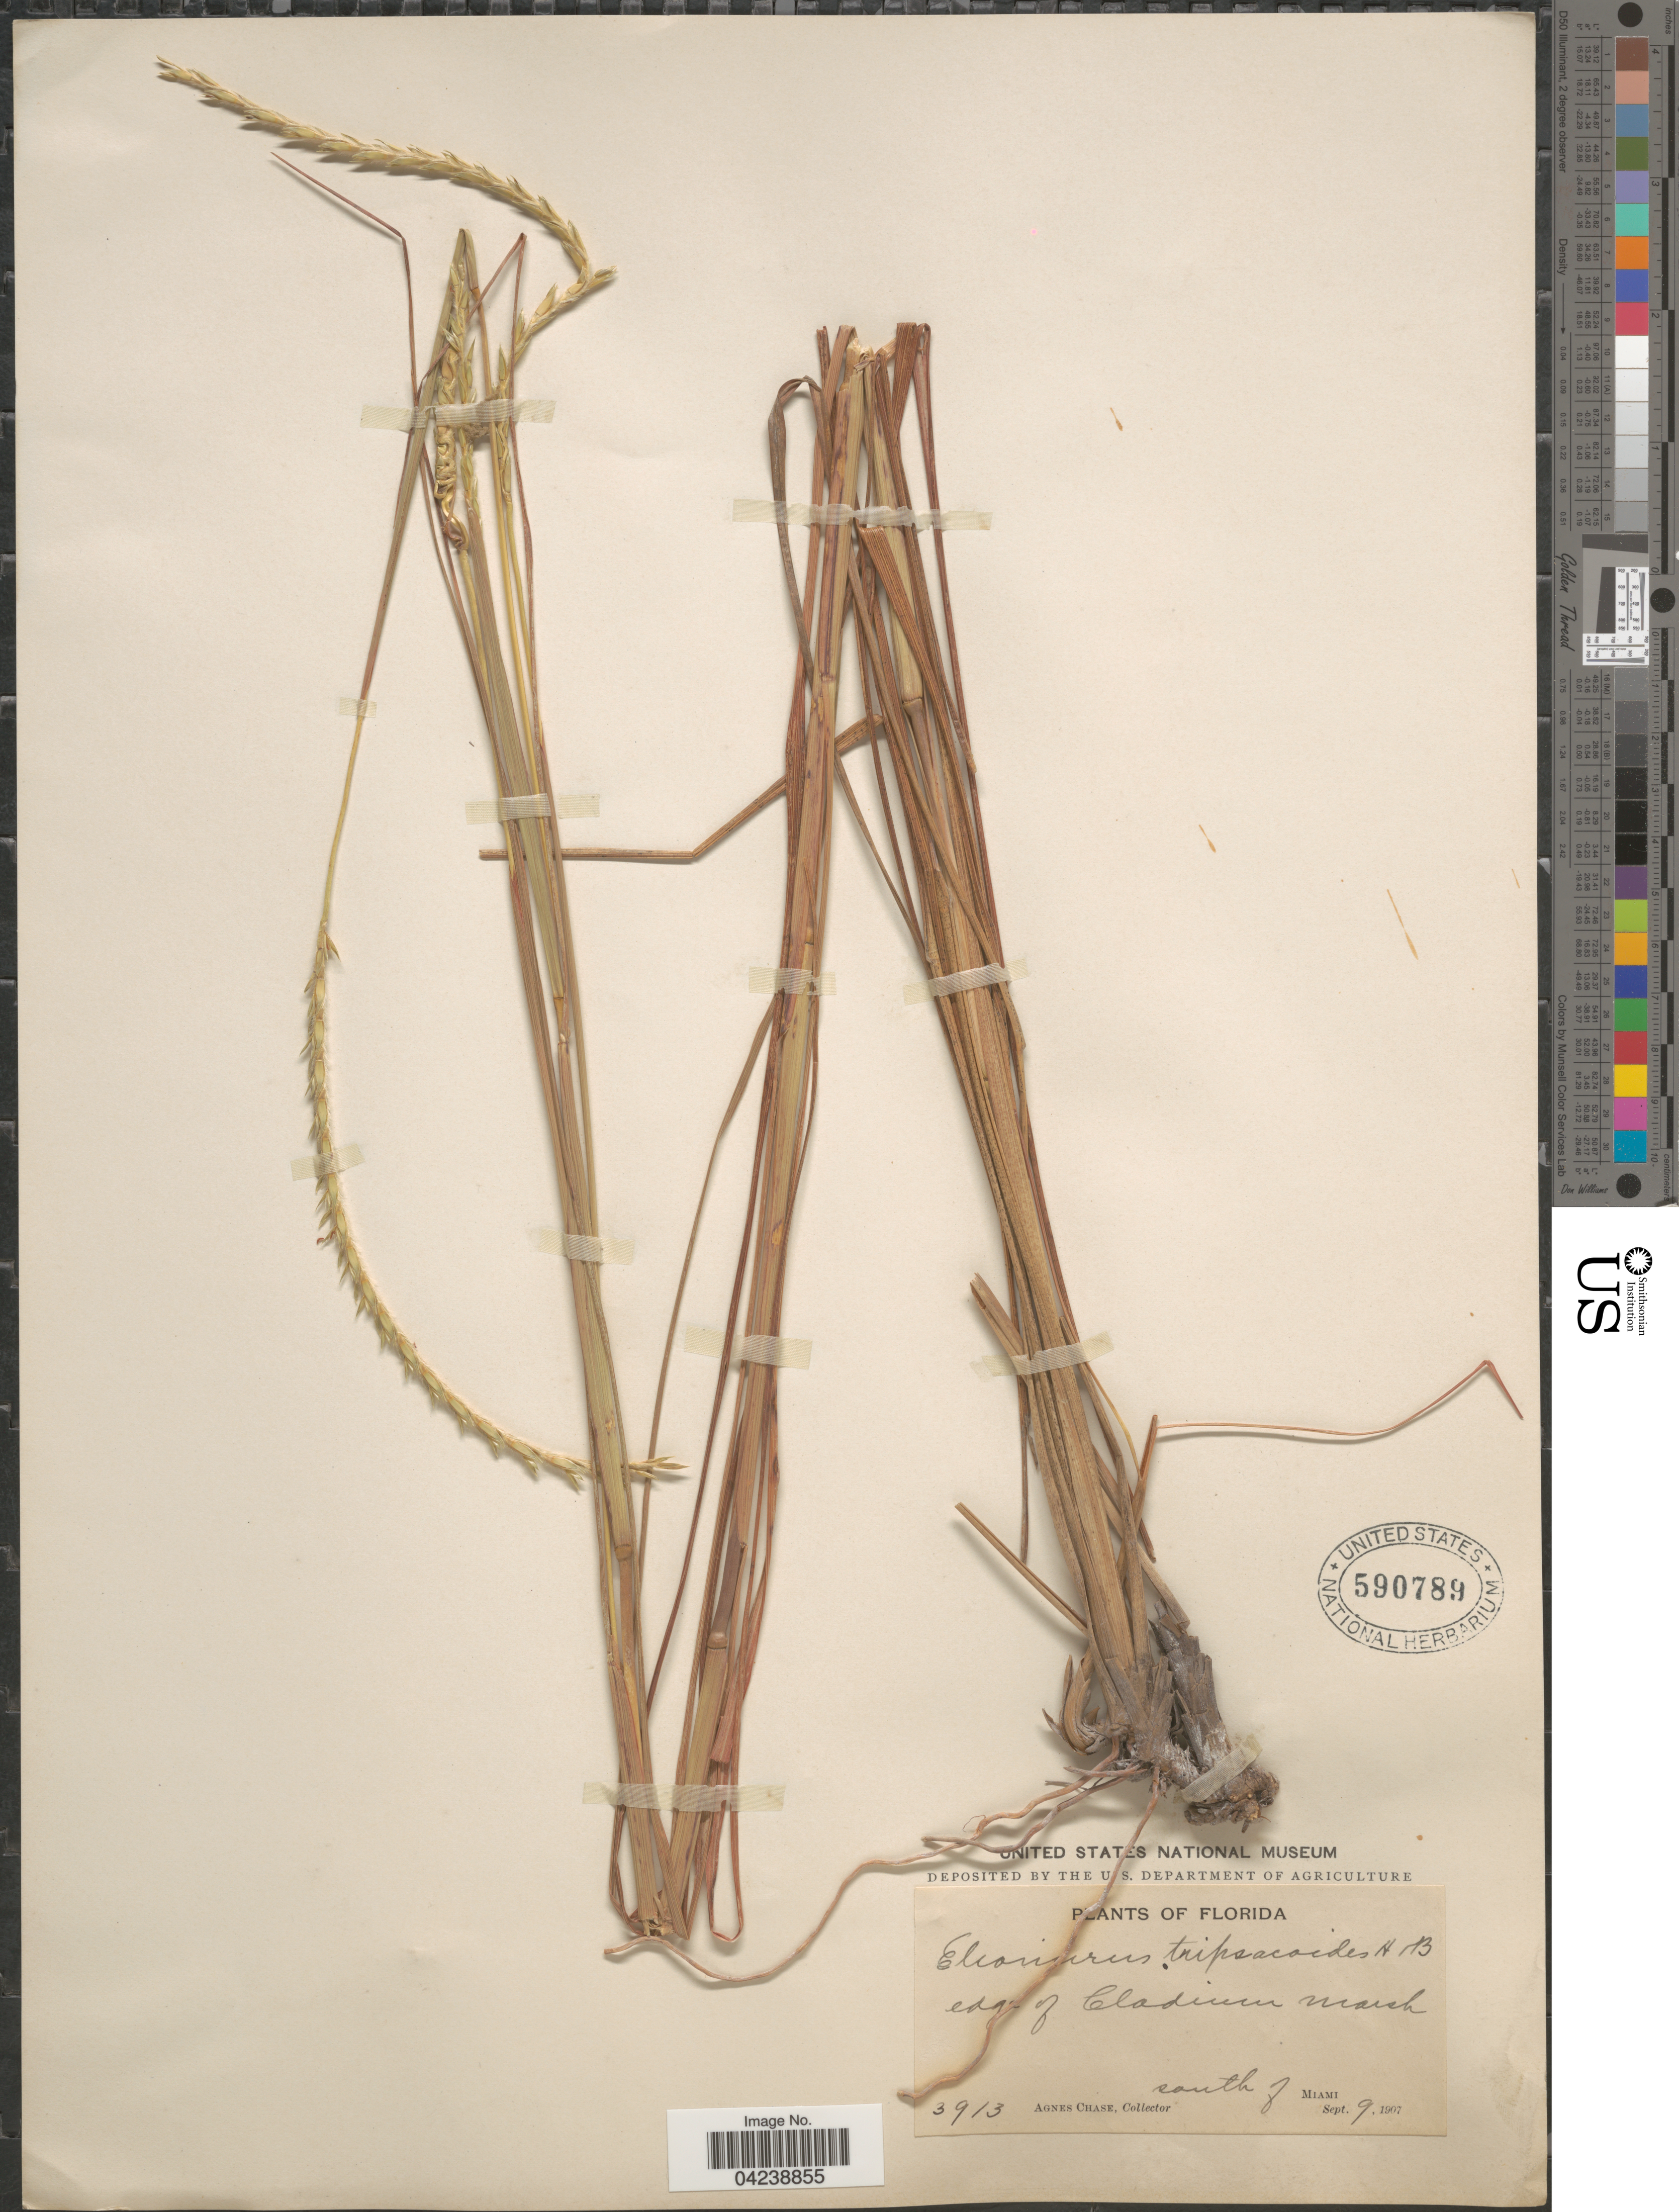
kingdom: Plantae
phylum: Tracheophyta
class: Liliopsida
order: Poales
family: Poaceae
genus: Elionurus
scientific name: Elionurus tripsacoides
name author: Humb. & Bonpl. ex Willd.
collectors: A. Chase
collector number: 3913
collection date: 1907-09-09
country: United States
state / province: Florida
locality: Edge of Cladinum marsh. South of Miami.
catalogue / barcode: US 590789